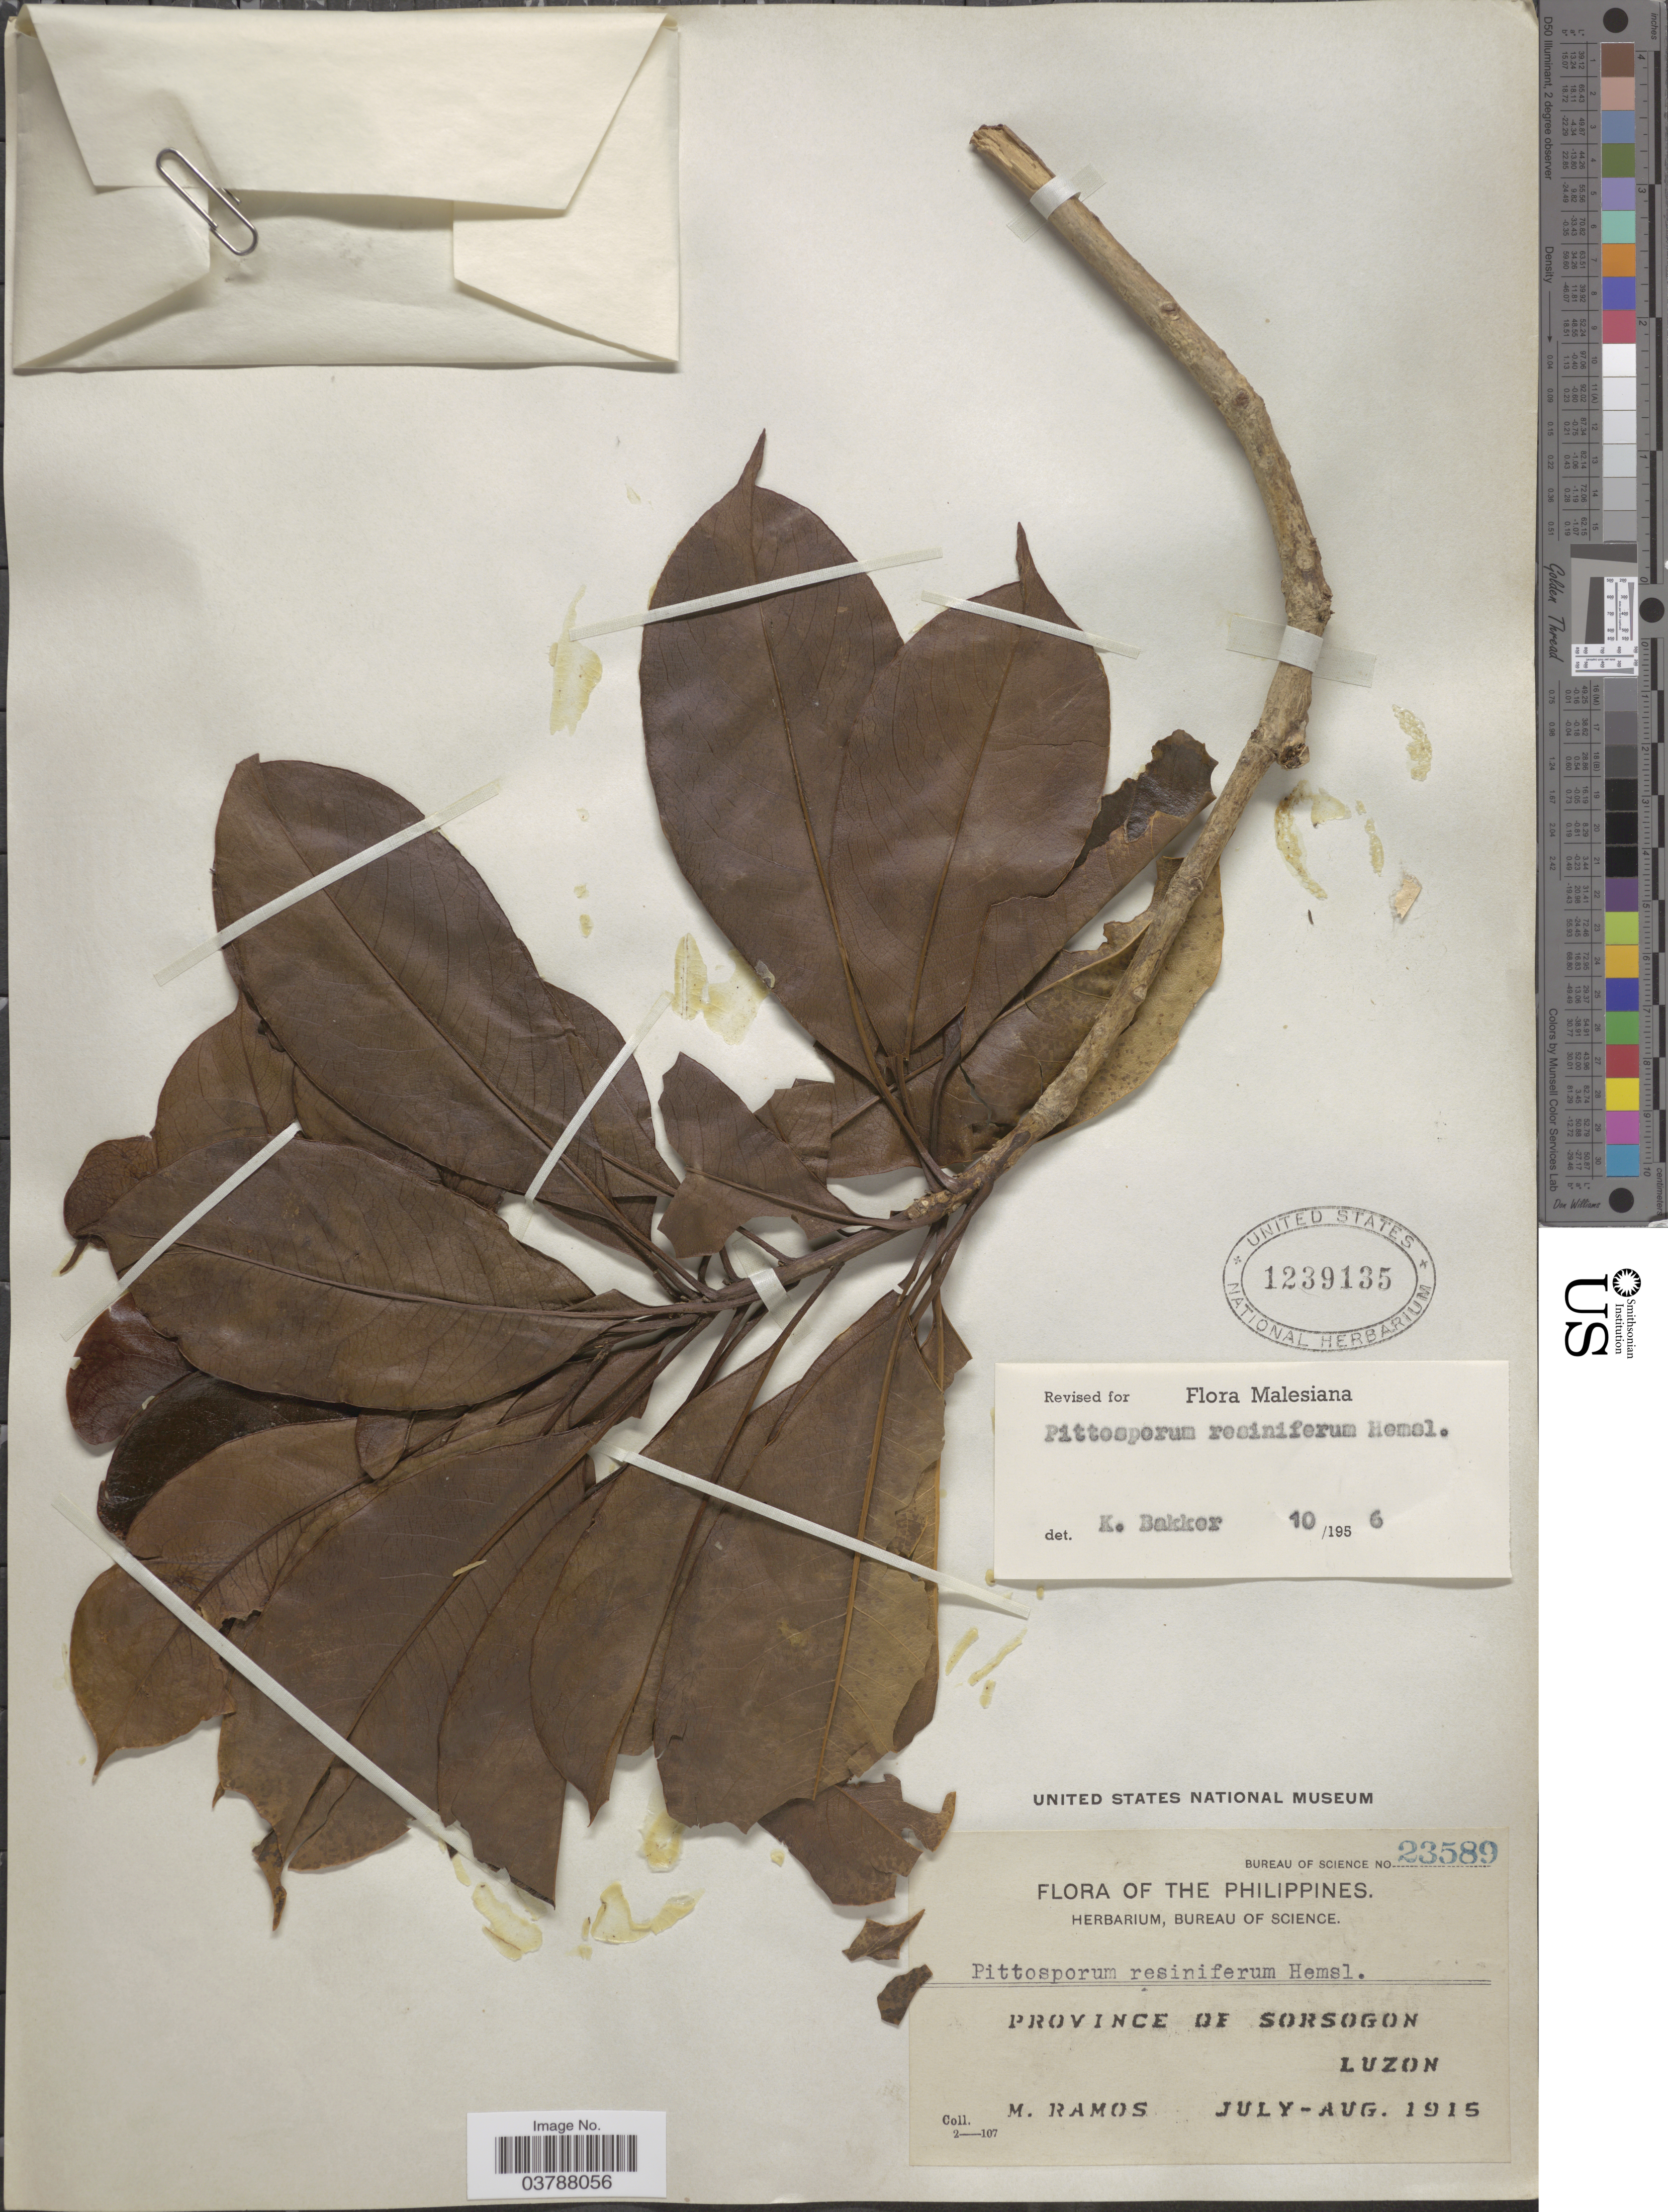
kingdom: Plantae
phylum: Tracheophyta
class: Magnoliopsida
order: Apiales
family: Pittosporaceae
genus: Pittosporum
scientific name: Pittosporum resiniferum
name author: Hemsl.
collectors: M. Ramos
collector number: Bureau of Science 23589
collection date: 1915-07/1915-08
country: Philippines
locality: Province of Sorsogon, Luzon.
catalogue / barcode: US 1239135